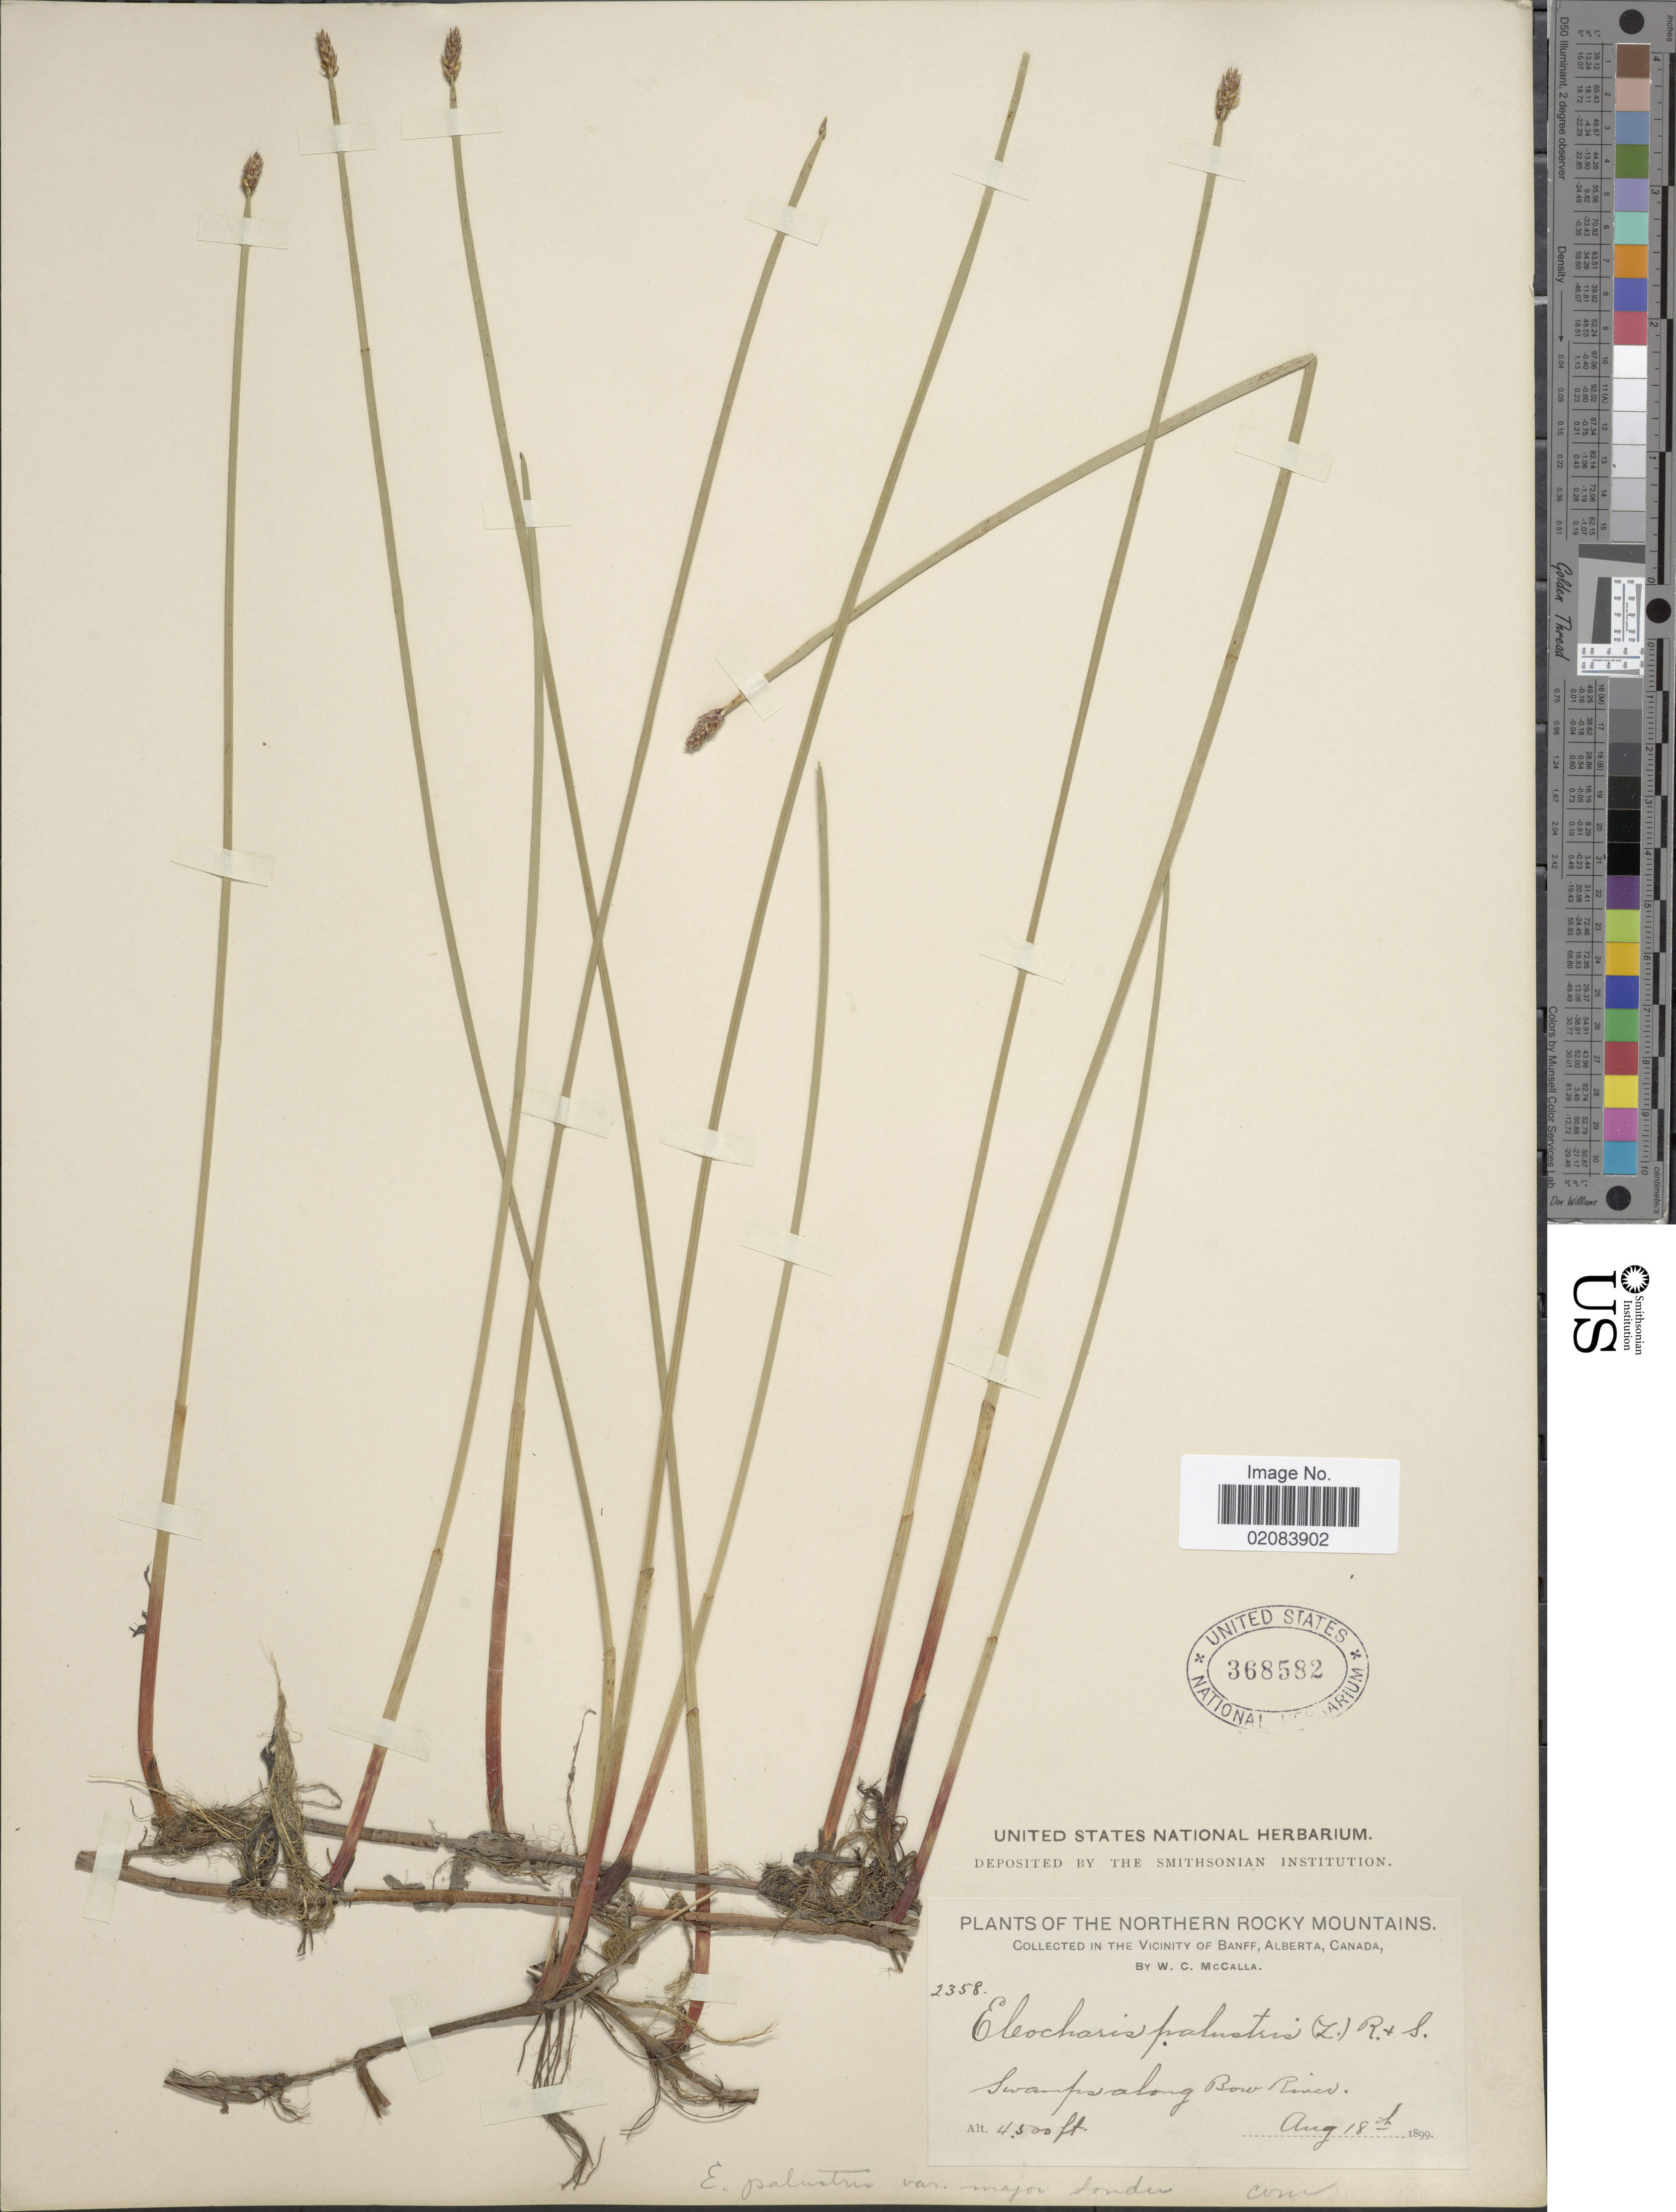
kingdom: Plantae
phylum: Tracheophyta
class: Liliopsida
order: Poales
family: Cyperaceae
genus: Eleocharis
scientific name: Eleocharis palustris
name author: (L.) Roem. & Schult.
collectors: W. McCalla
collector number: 2358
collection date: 1899-08-18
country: Canada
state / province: Alberta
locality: Northern Rocky Mountains. Vicinity of Banff. along Bow River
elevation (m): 1372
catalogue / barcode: US 368582